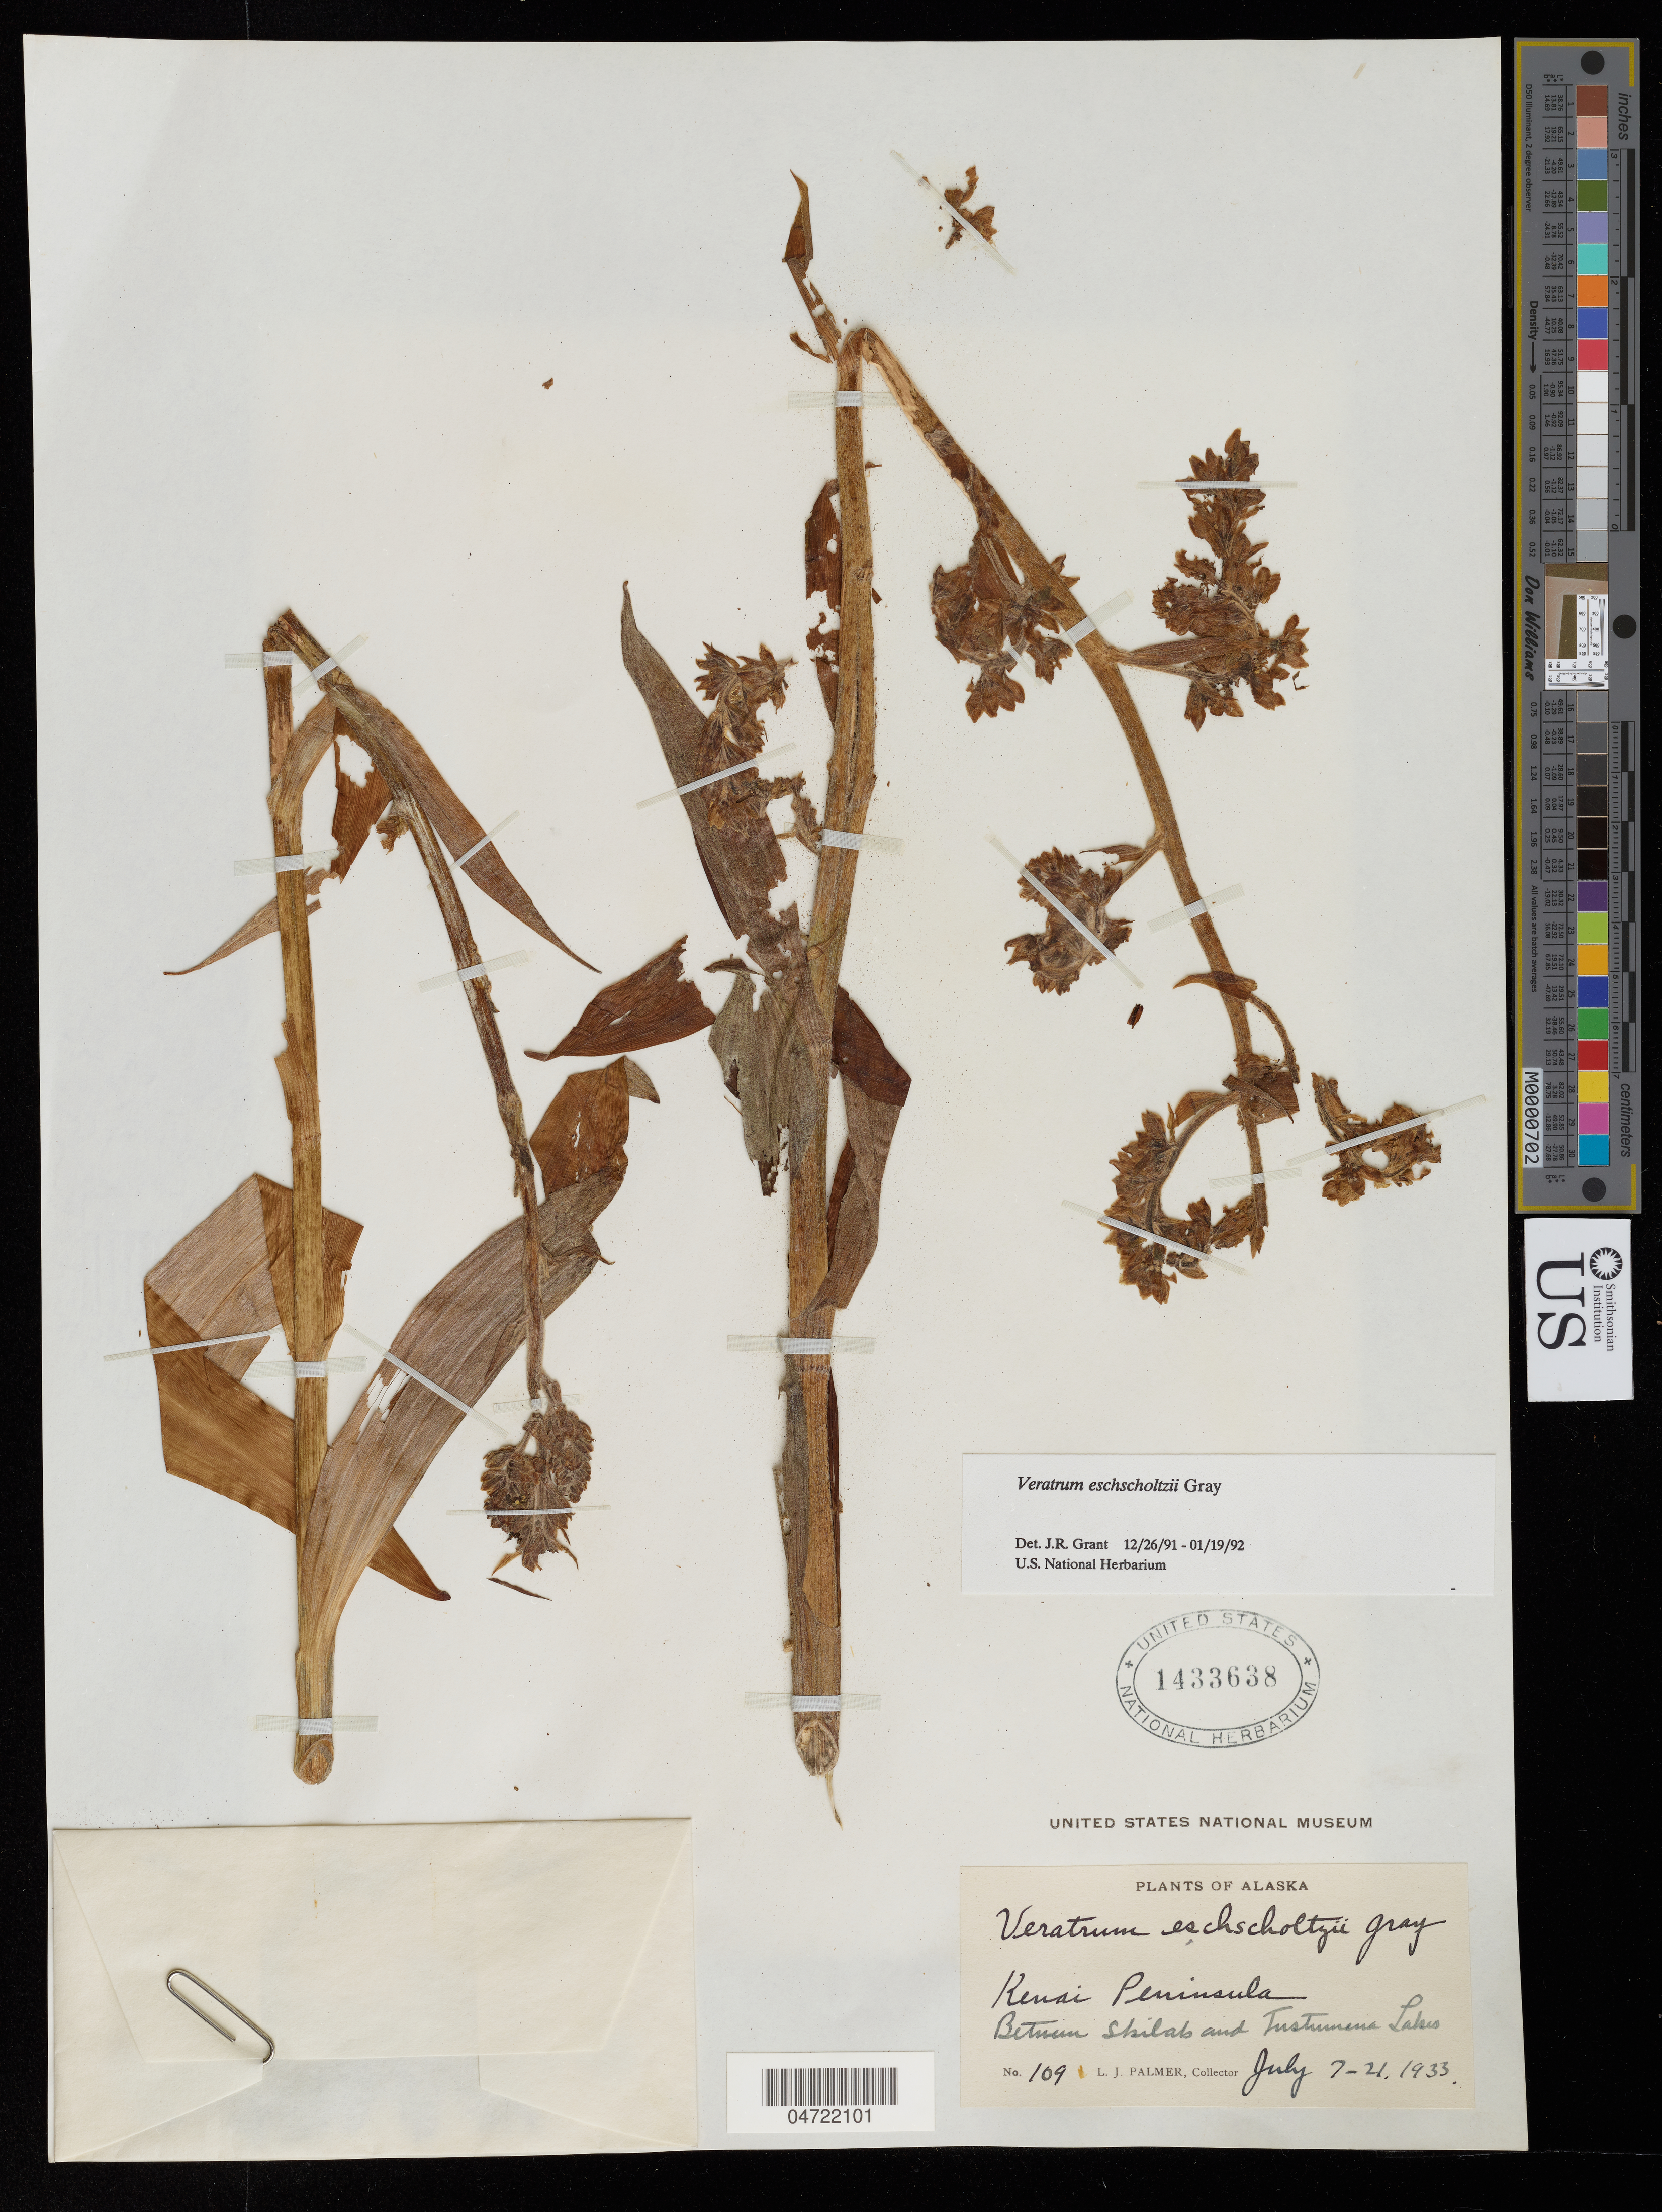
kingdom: Plantae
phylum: Tracheophyta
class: Liliopsida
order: Liliales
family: Melanthiaceae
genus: Veratrum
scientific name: Veratrum eschscholtzii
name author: A. Gray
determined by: Grant, J. R., (SWITZERLAND)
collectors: L. J. Palmer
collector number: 109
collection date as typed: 07 Jul 1933 to 21 Jul 1933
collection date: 1933-07-07/1933-07-21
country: United States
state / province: Alaska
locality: Between Skilds and Tustumens Lakes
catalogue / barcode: US 1433638